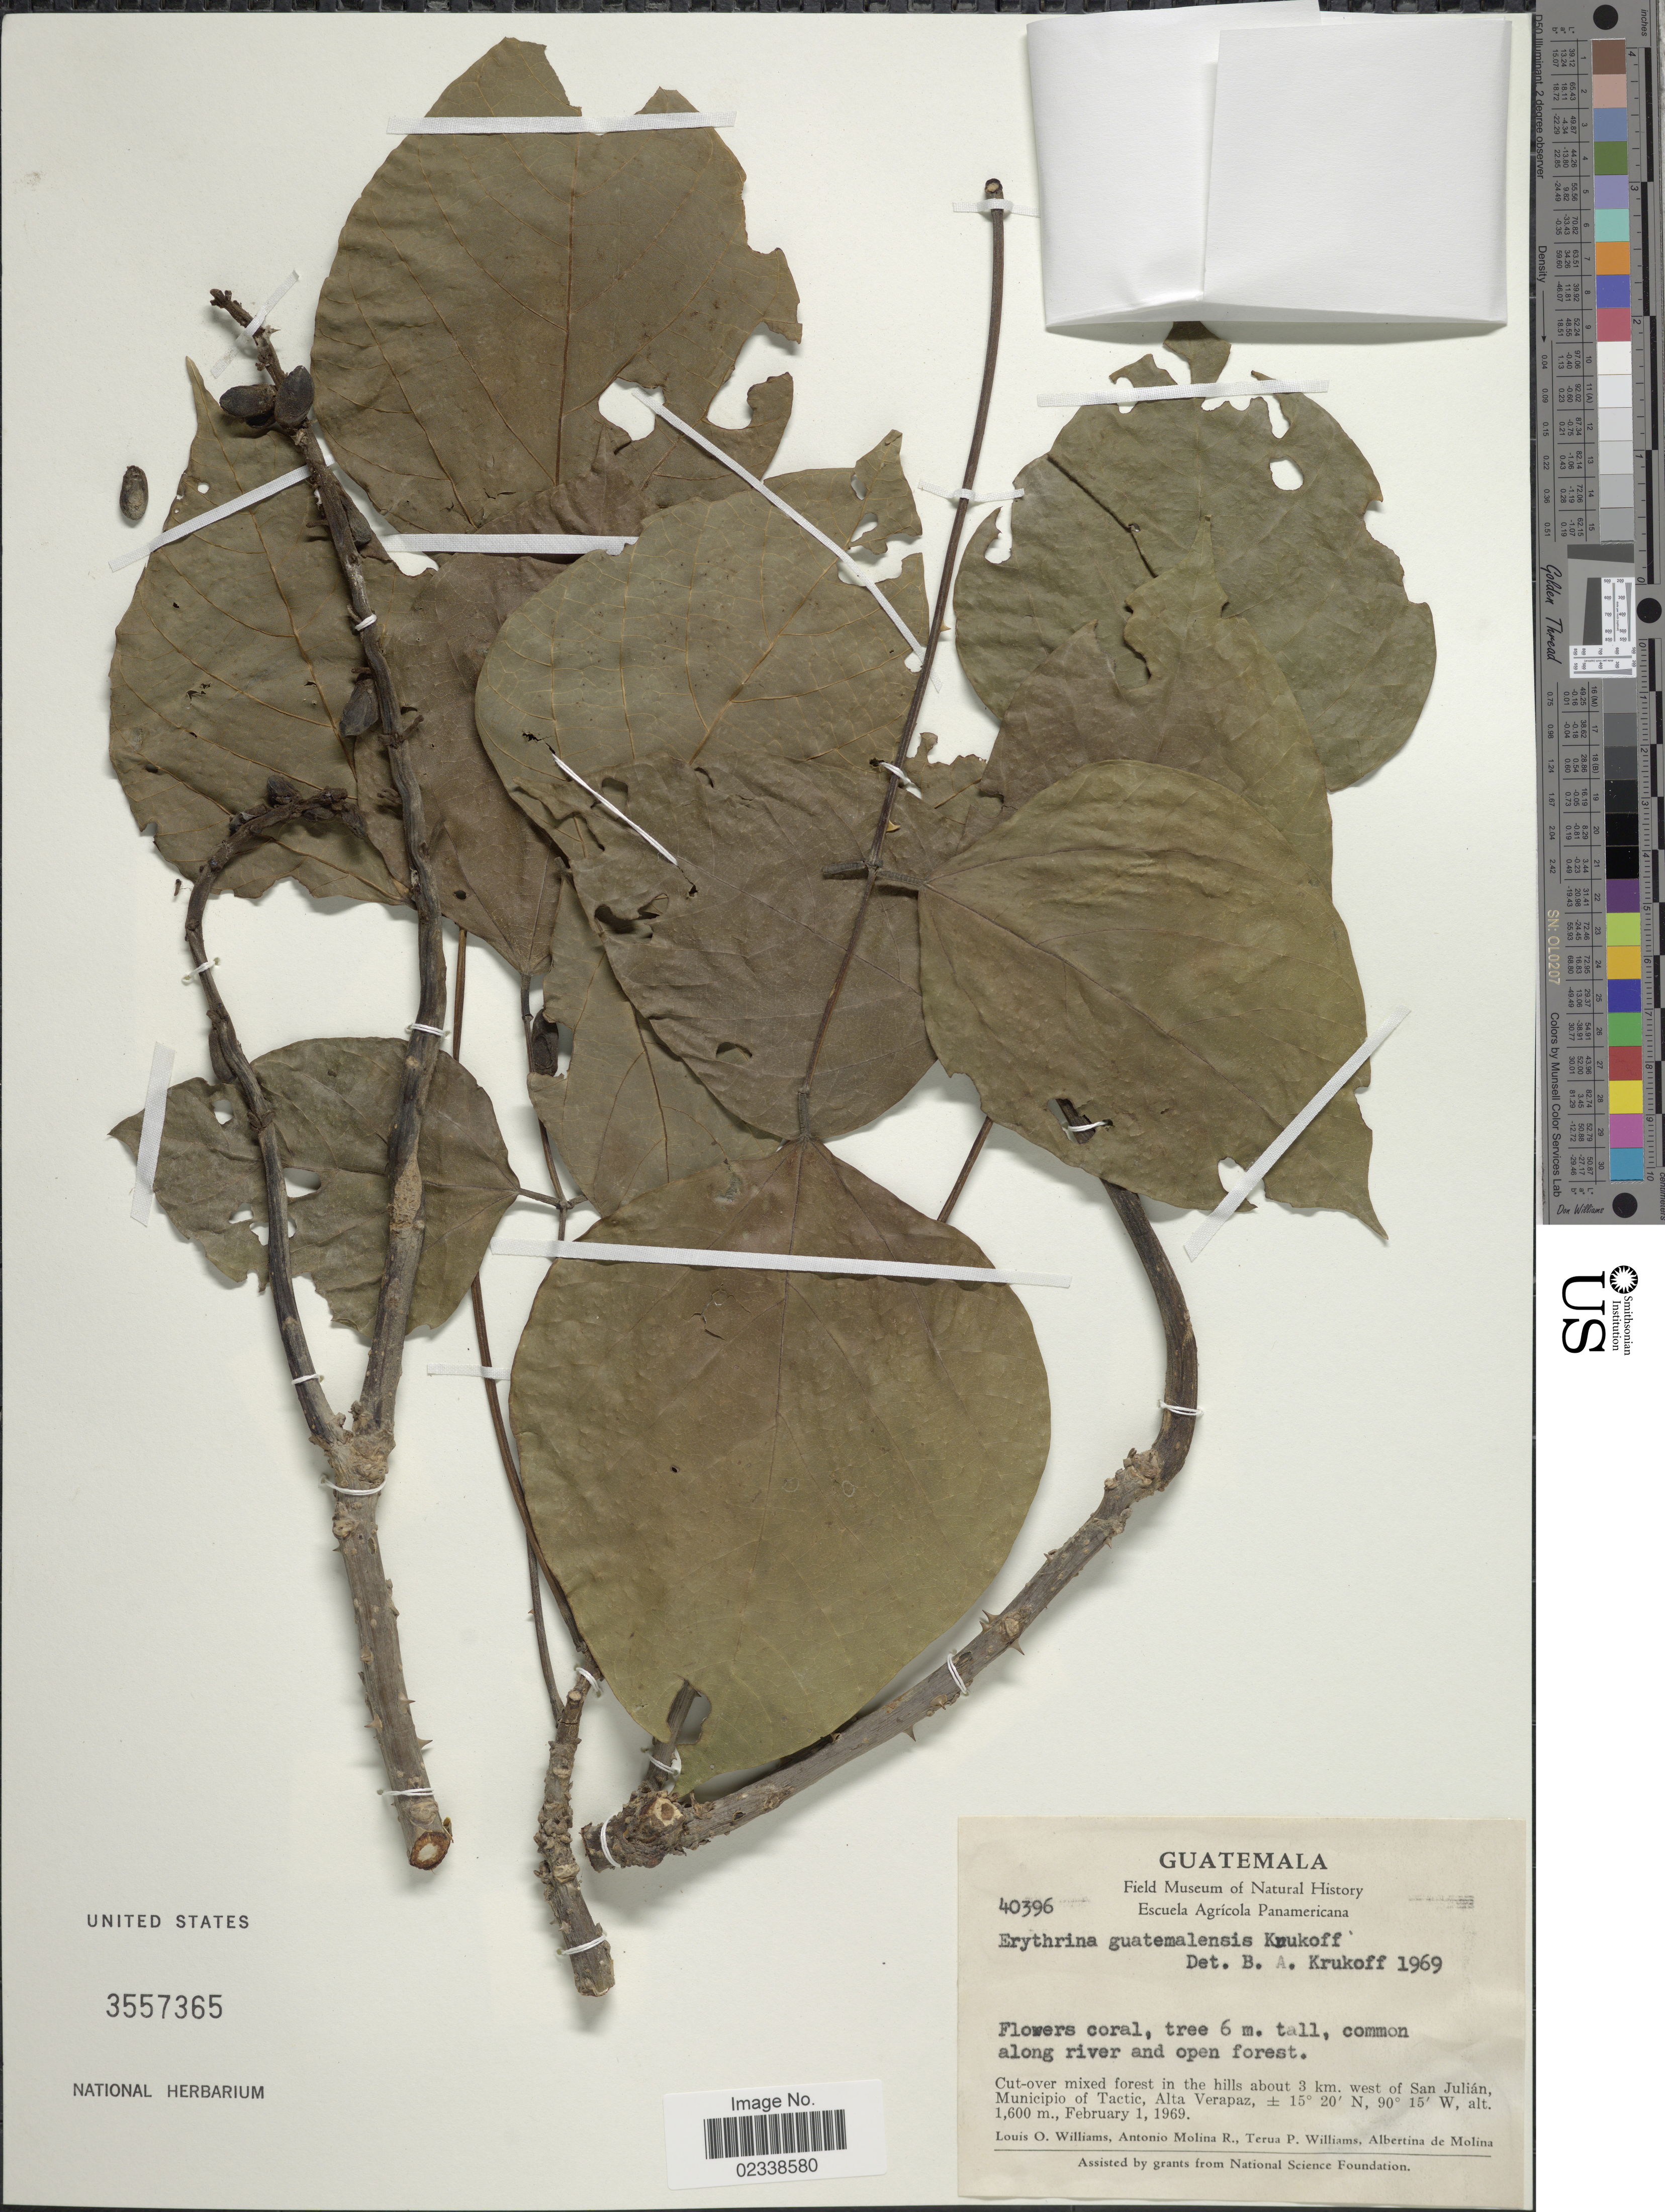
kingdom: Plantae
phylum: Tracheophyta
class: Magnoliopsida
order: Fabales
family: Fabaceae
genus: Erythrina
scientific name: Erythrina guatemalensis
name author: Krukoff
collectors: L. O. Williams, A. Molina R., T. P. Williams & A. R. Molina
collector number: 40396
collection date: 1969-02-01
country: Guatemala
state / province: Alta Verapaz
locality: about 3 km. west of San Julian, Municipio of Tactic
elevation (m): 1600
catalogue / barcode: US 3557365